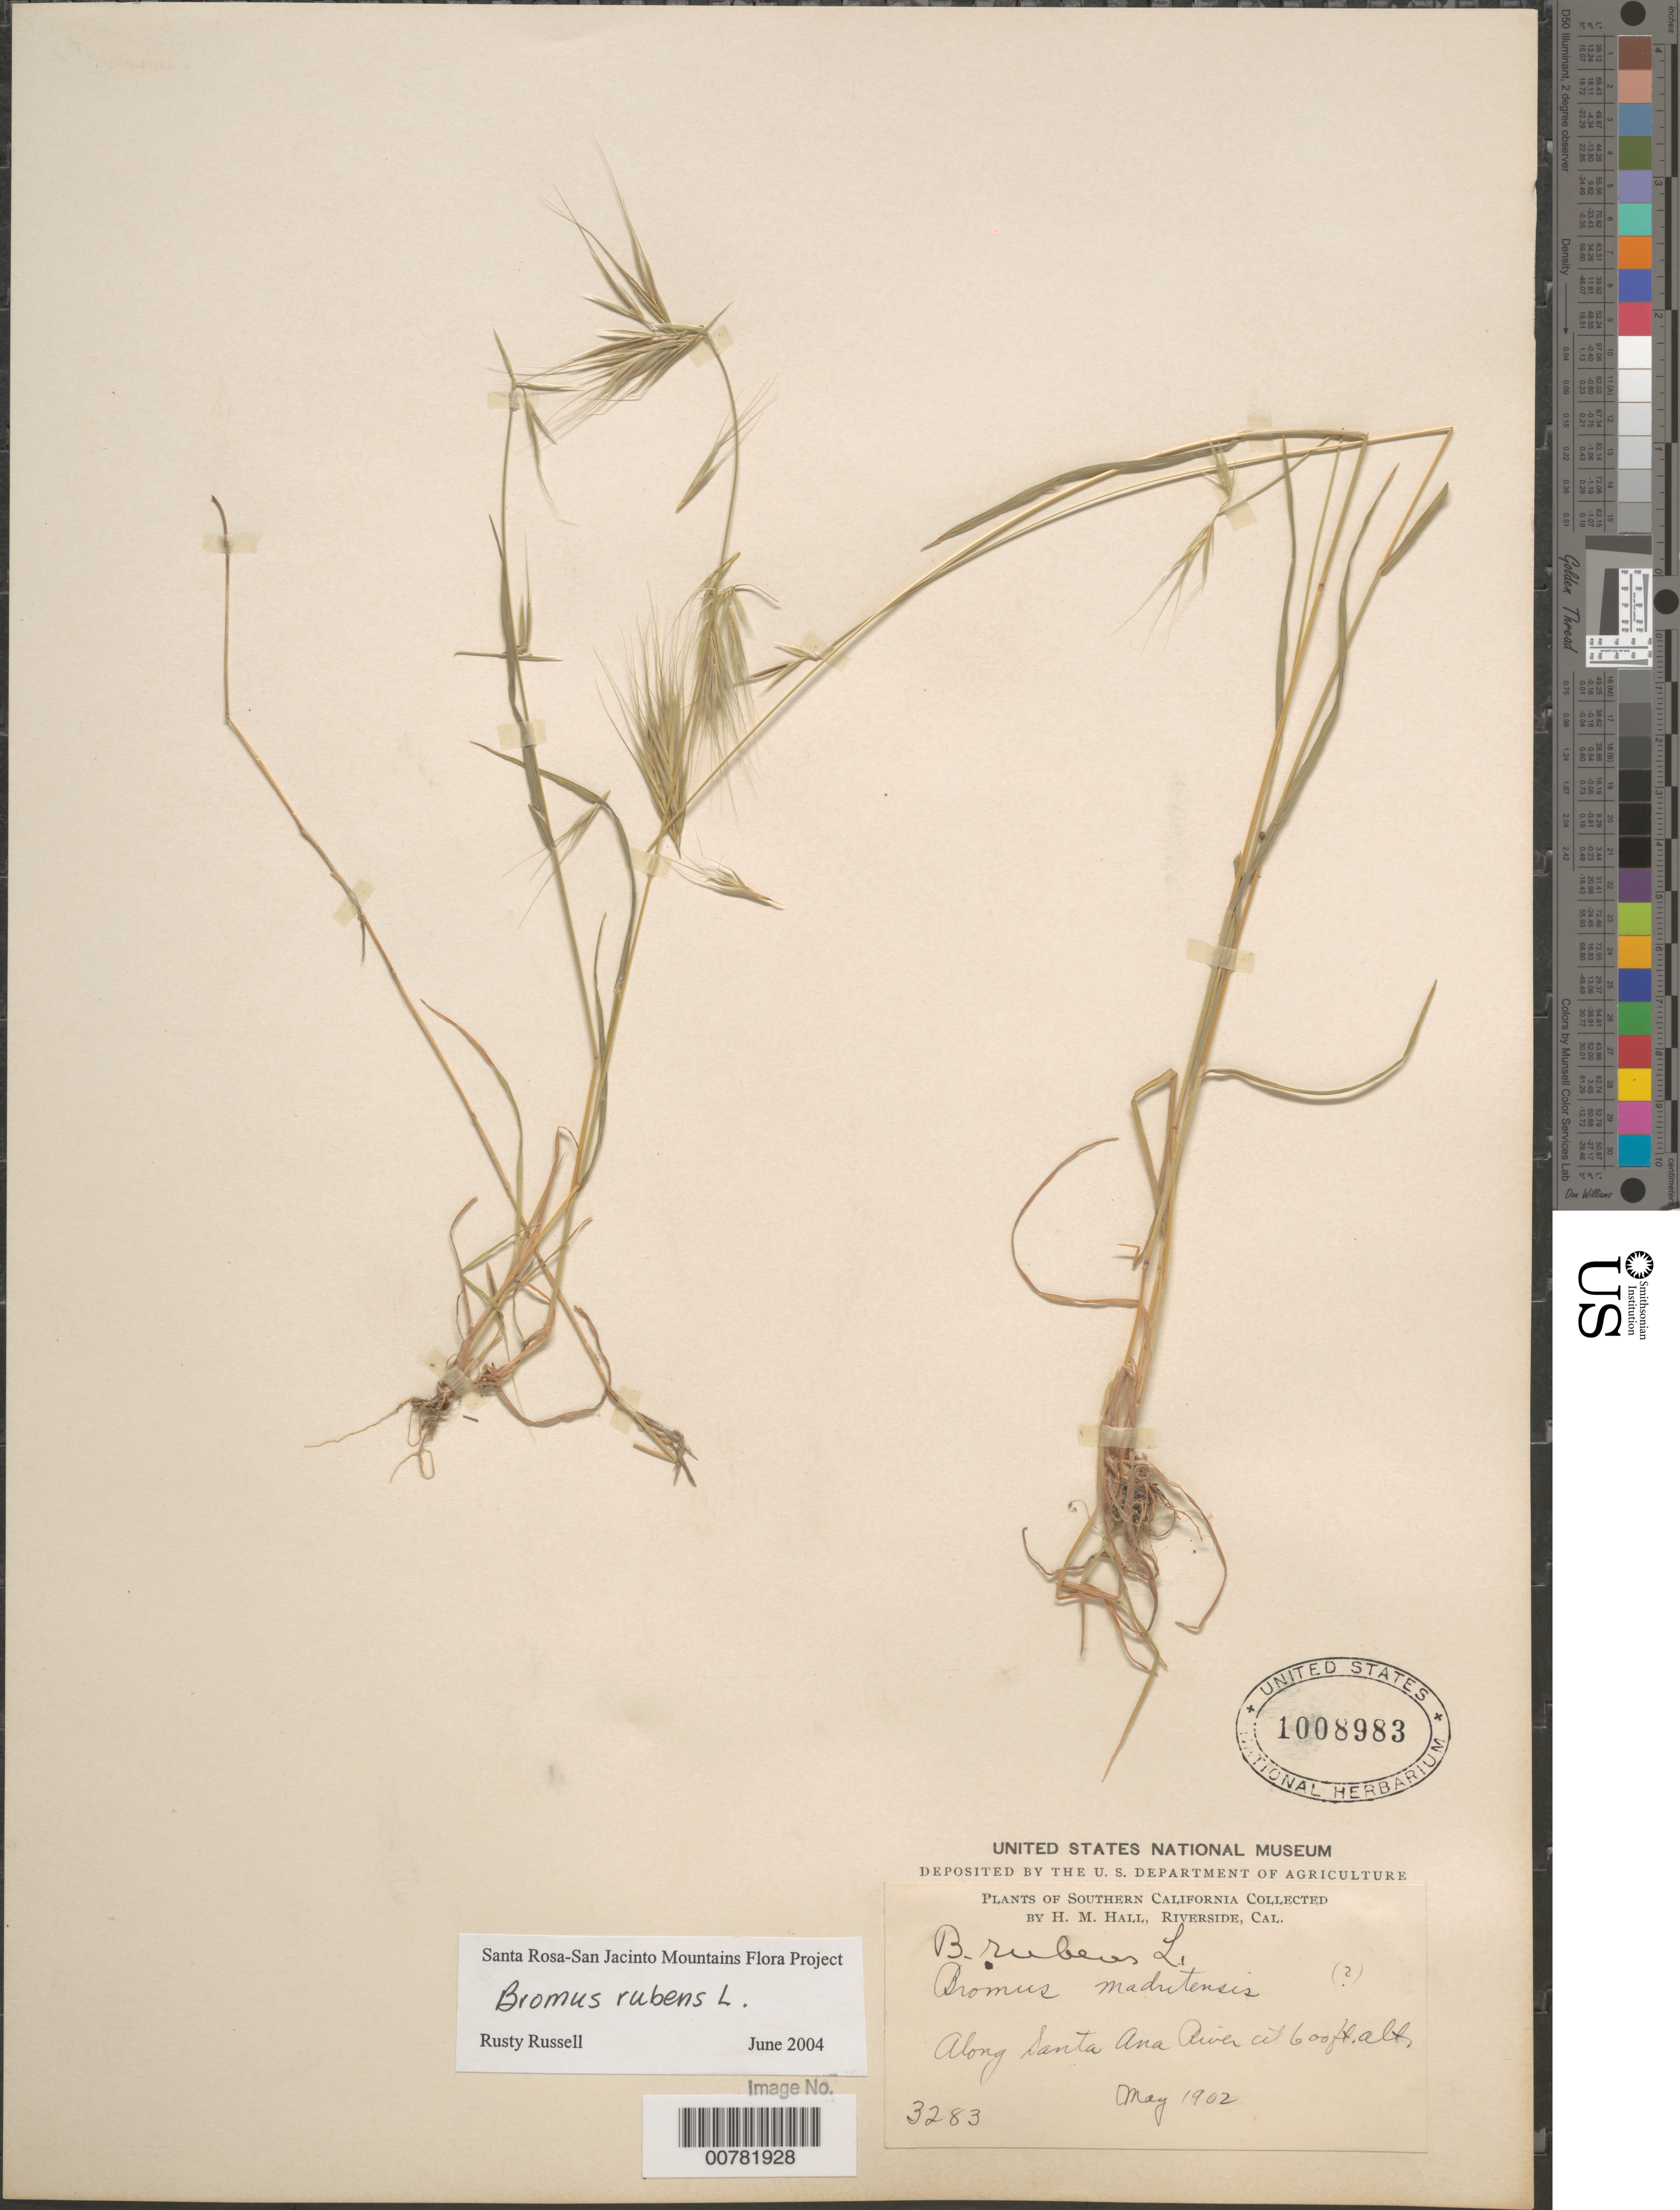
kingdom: Plantae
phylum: Tracheophyta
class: Liliopsida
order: Poales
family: Poaceae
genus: Bromus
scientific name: Bromus rubens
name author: L.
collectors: H. M. Hall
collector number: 3283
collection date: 1902-05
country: United States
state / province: California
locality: Southern California. Along Santa Ana River.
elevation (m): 183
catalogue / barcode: US 1008983